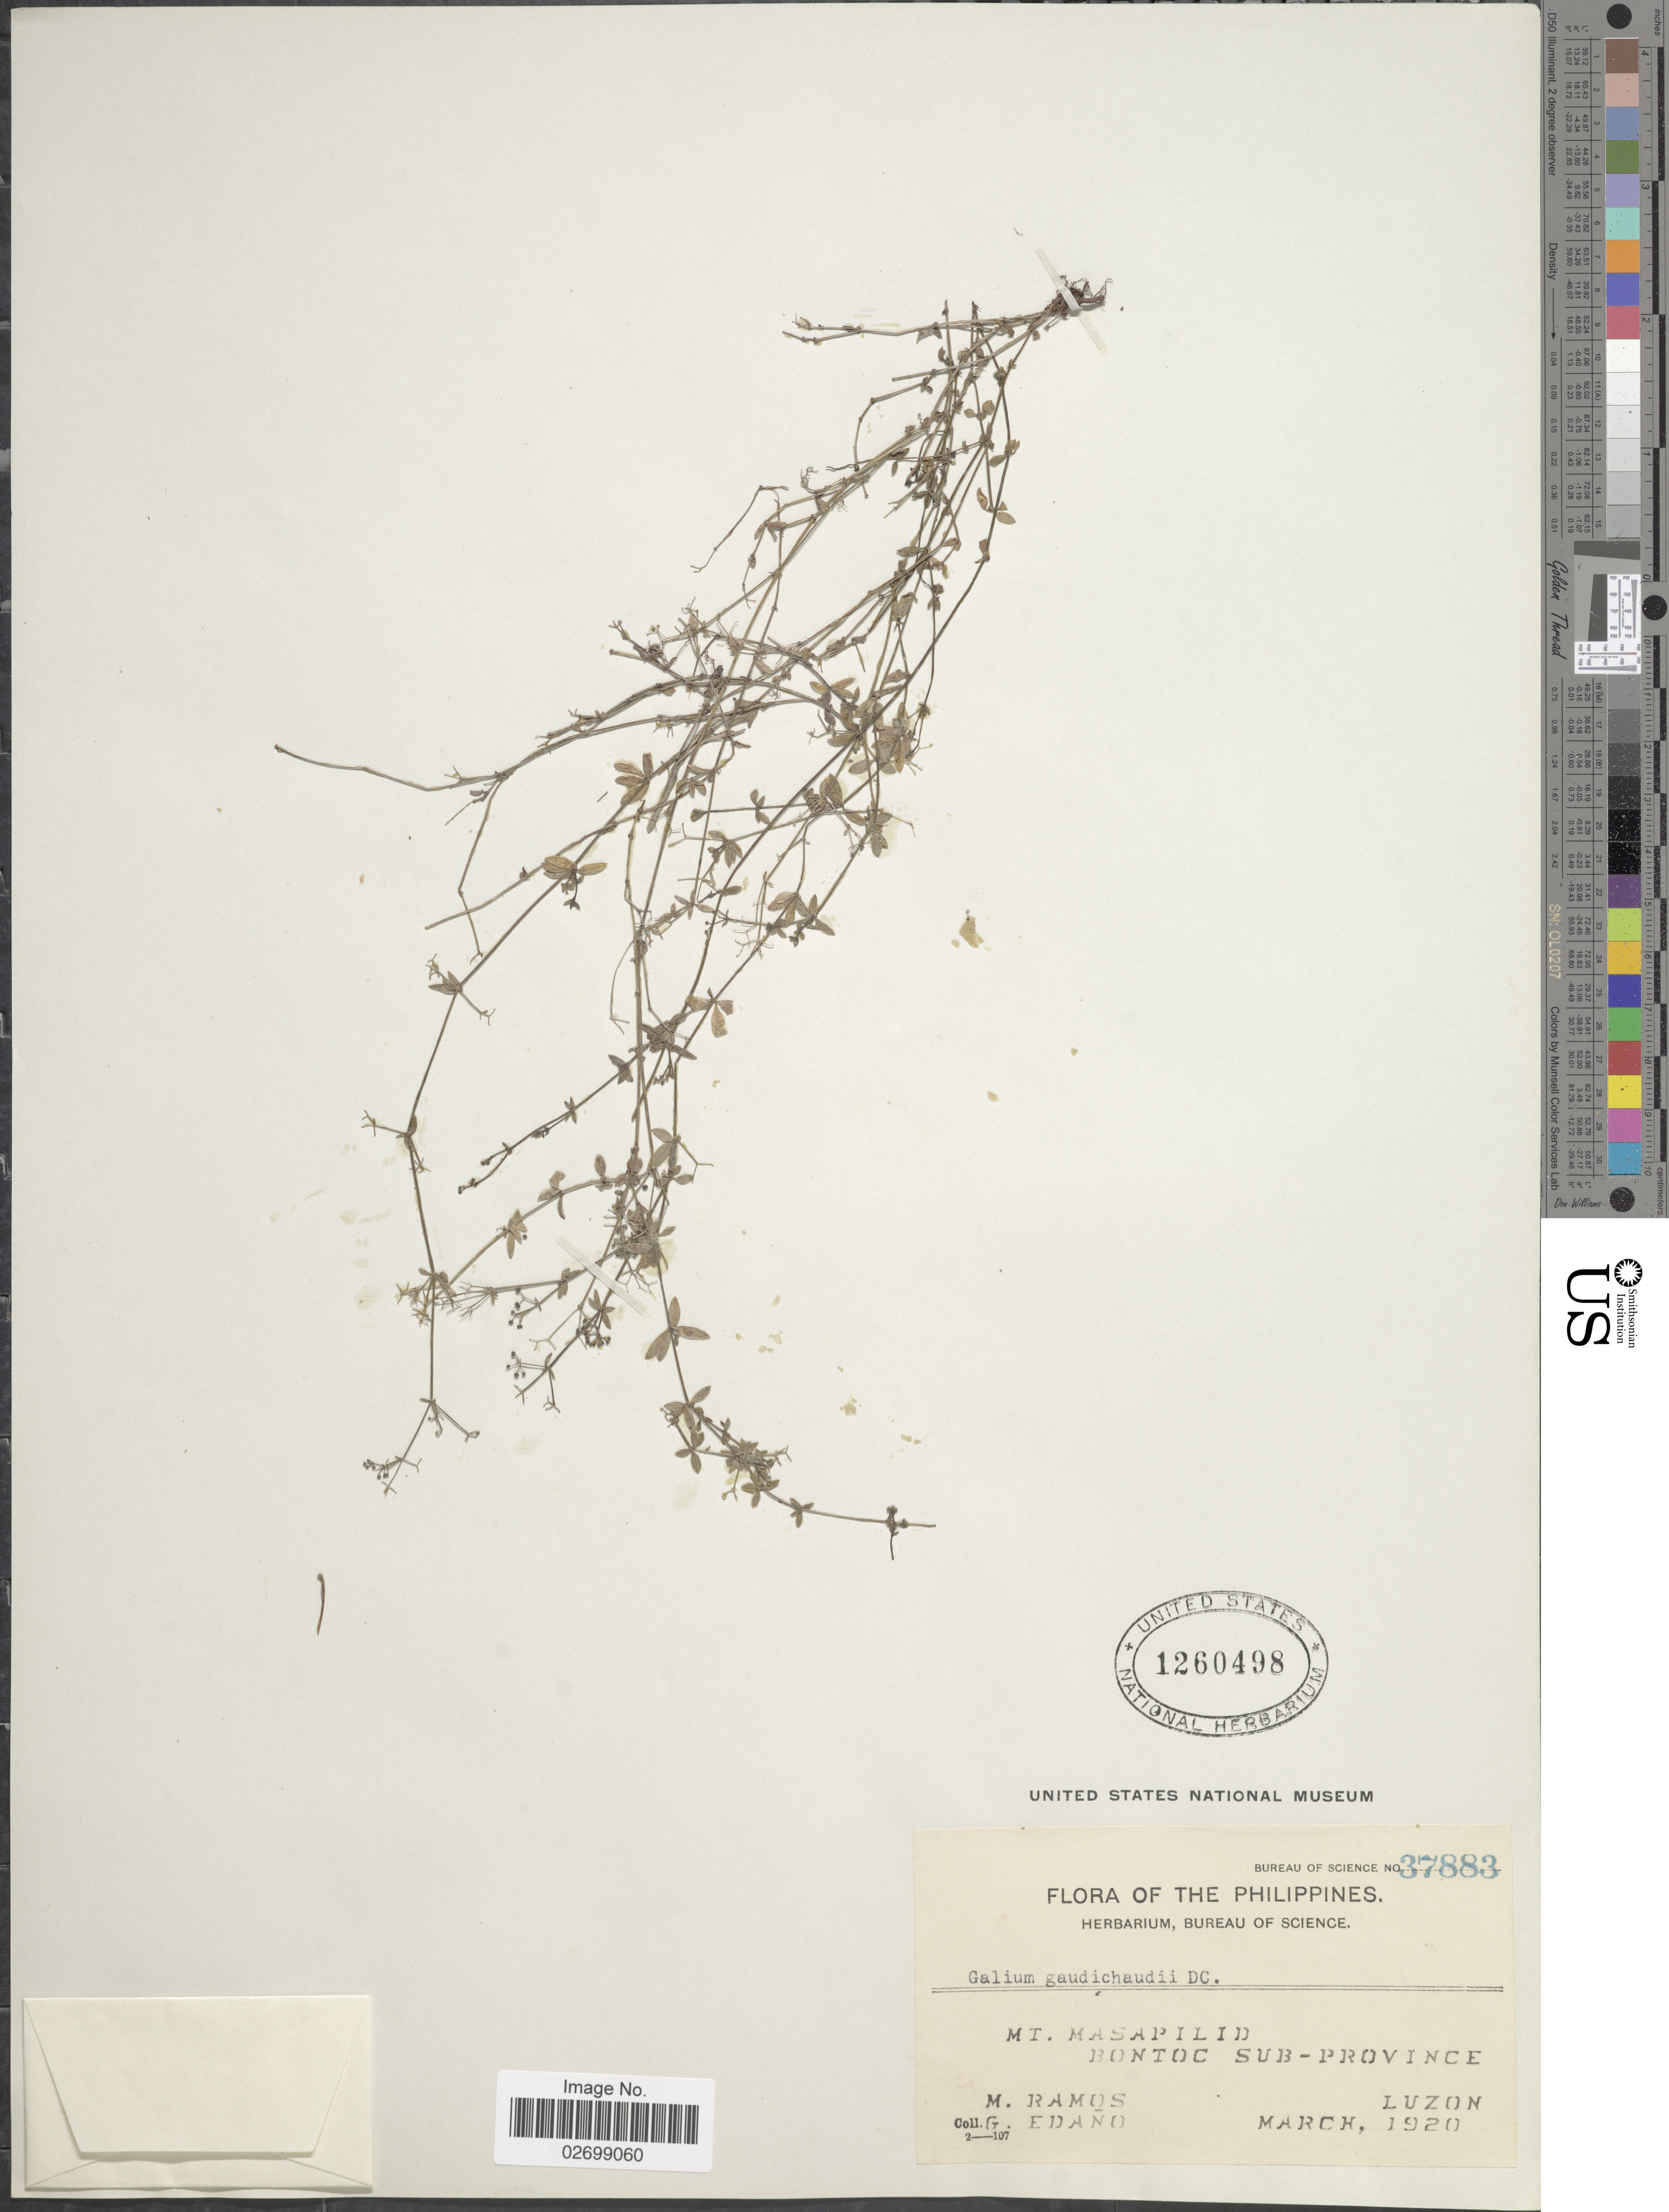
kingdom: Plantae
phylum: Tracheophyta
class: Magnoliopsida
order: Gentianales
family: Rubiaceae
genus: Galium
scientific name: Galium gaudichaudii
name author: DC.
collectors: M. Ramos & G. Edaño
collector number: Bureau of Science 37883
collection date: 1920-03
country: Philippines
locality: Mt. Masapilid, Bontoc Sub-Province, Luzon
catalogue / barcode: US 1260498